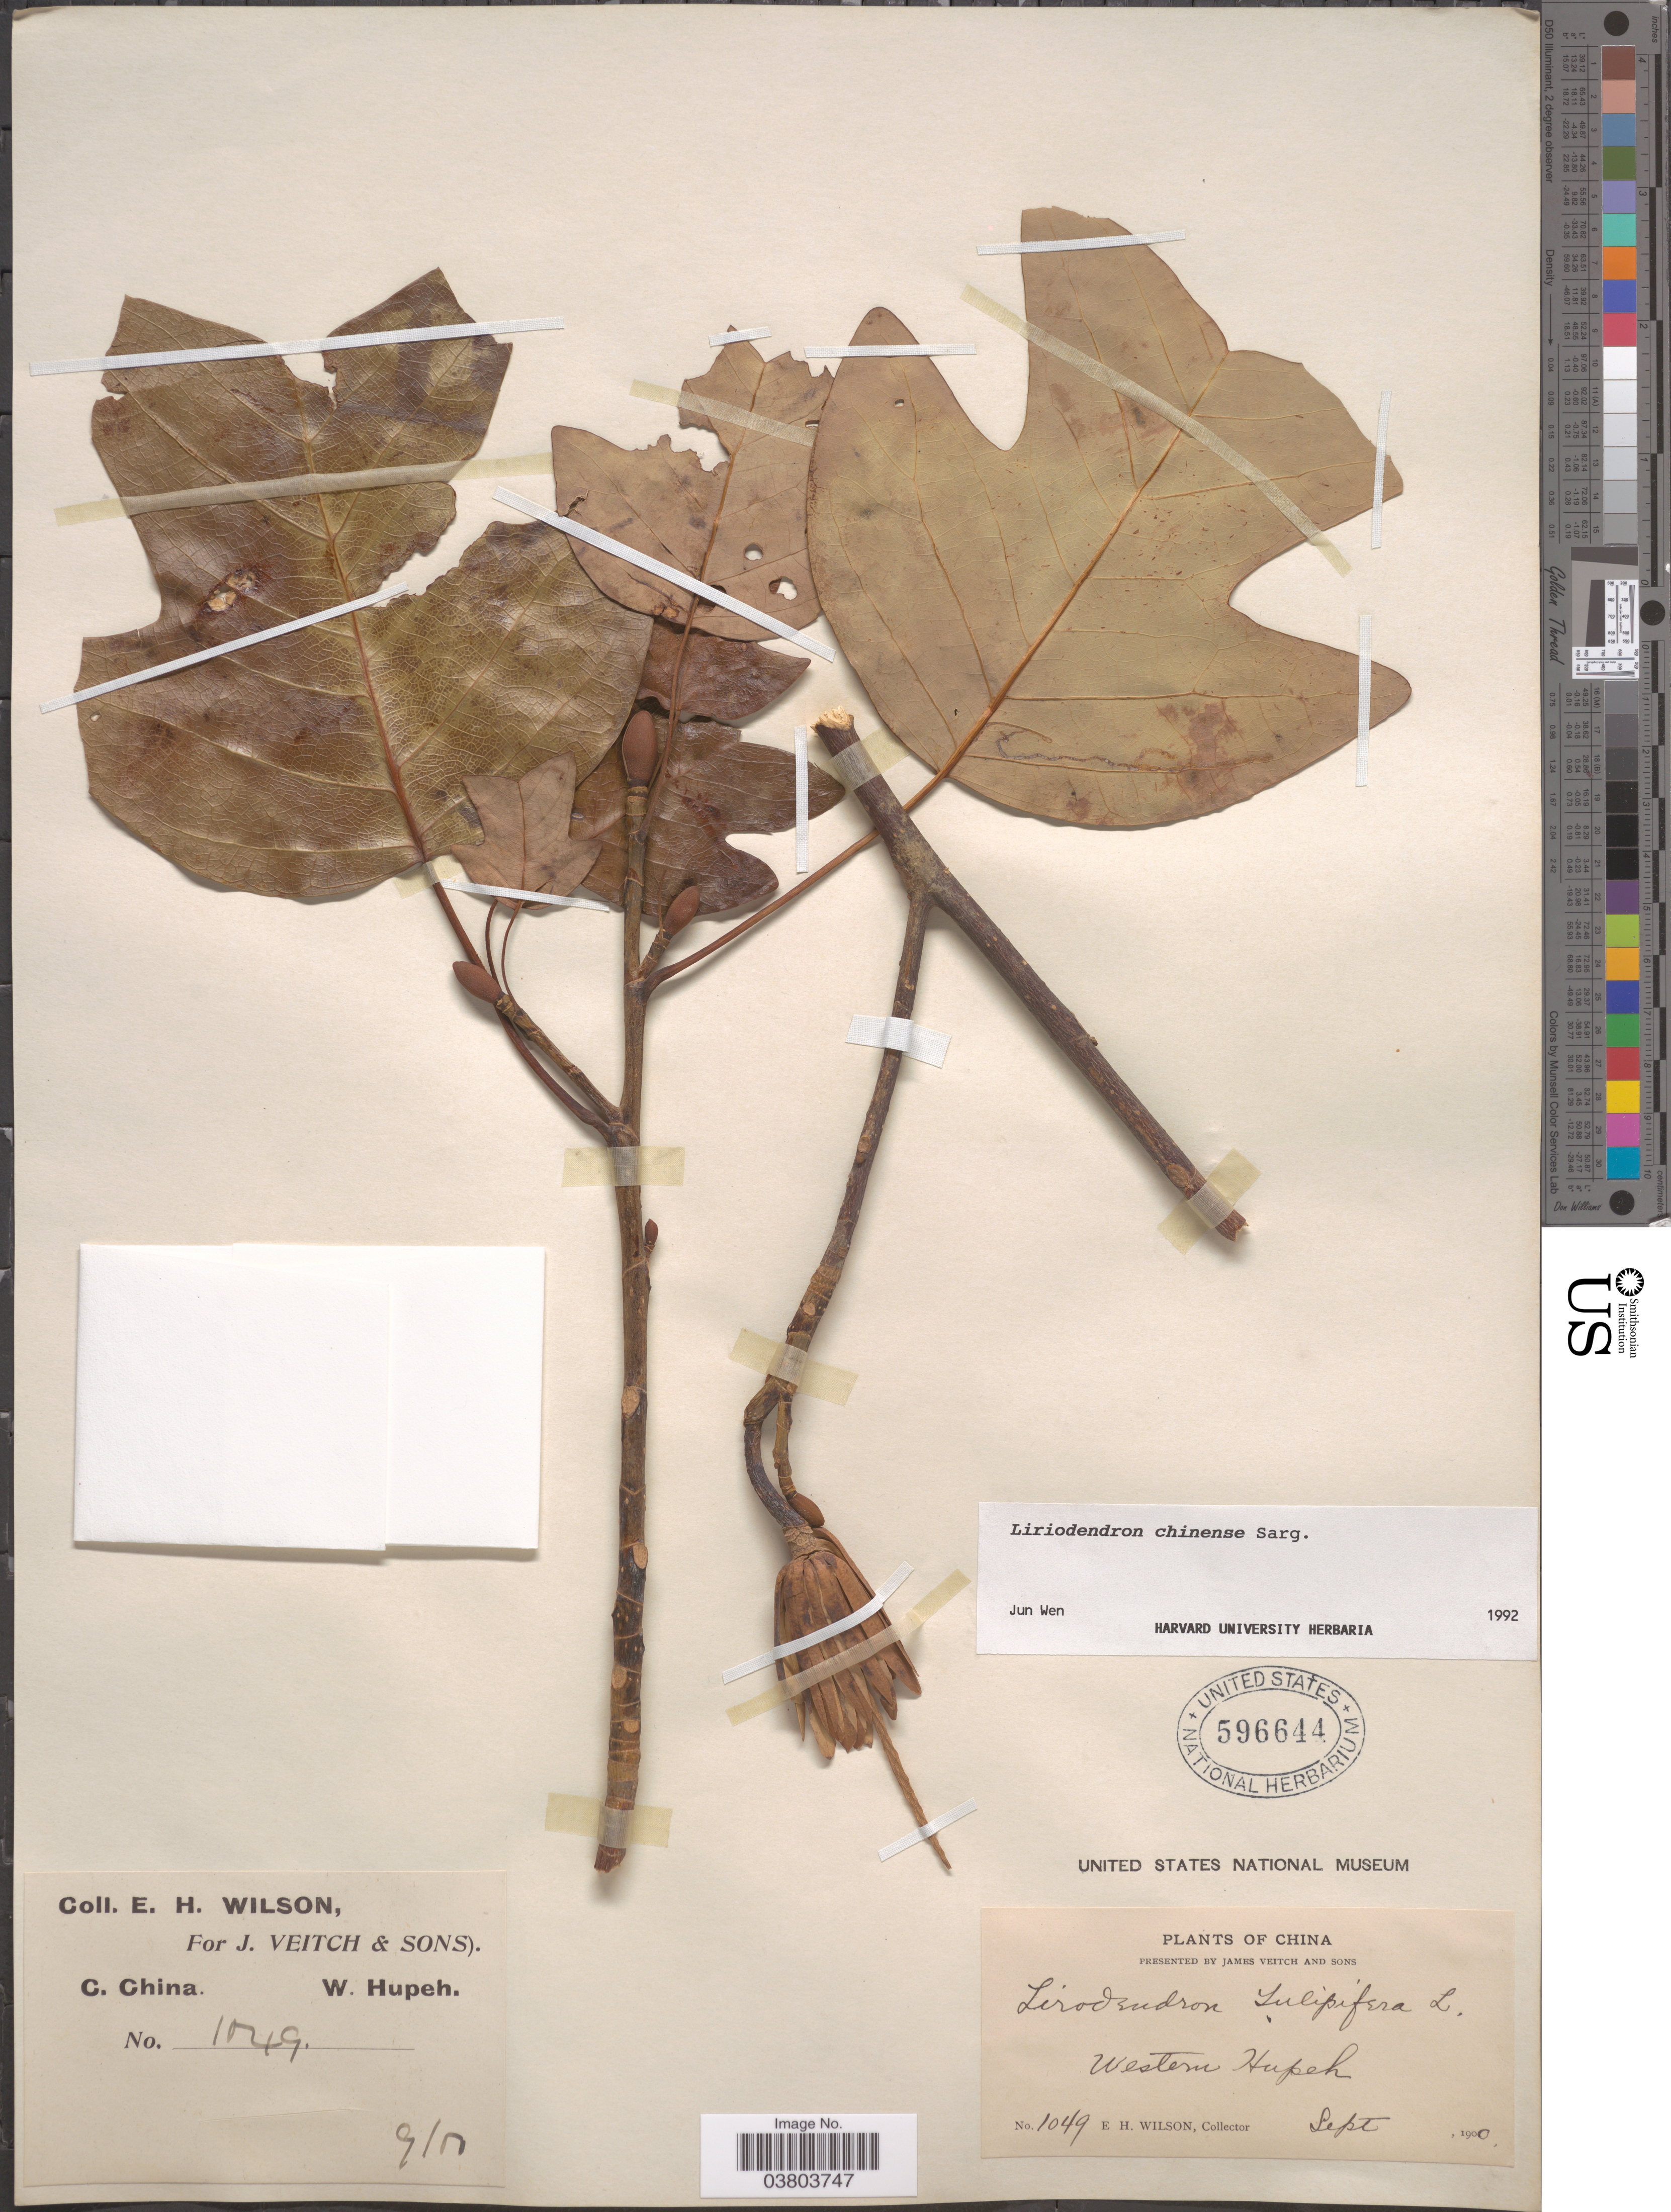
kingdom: Plantae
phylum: Tracheophyta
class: Magnoliopsida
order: Magnoliales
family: Magnoliaceae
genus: Liriodendron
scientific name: Liriodendron chinense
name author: (Hemsl.) Sarg.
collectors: E. Wilson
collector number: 1049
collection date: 1900-09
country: China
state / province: Hubei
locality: Western Hupeh.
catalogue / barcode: US 596644